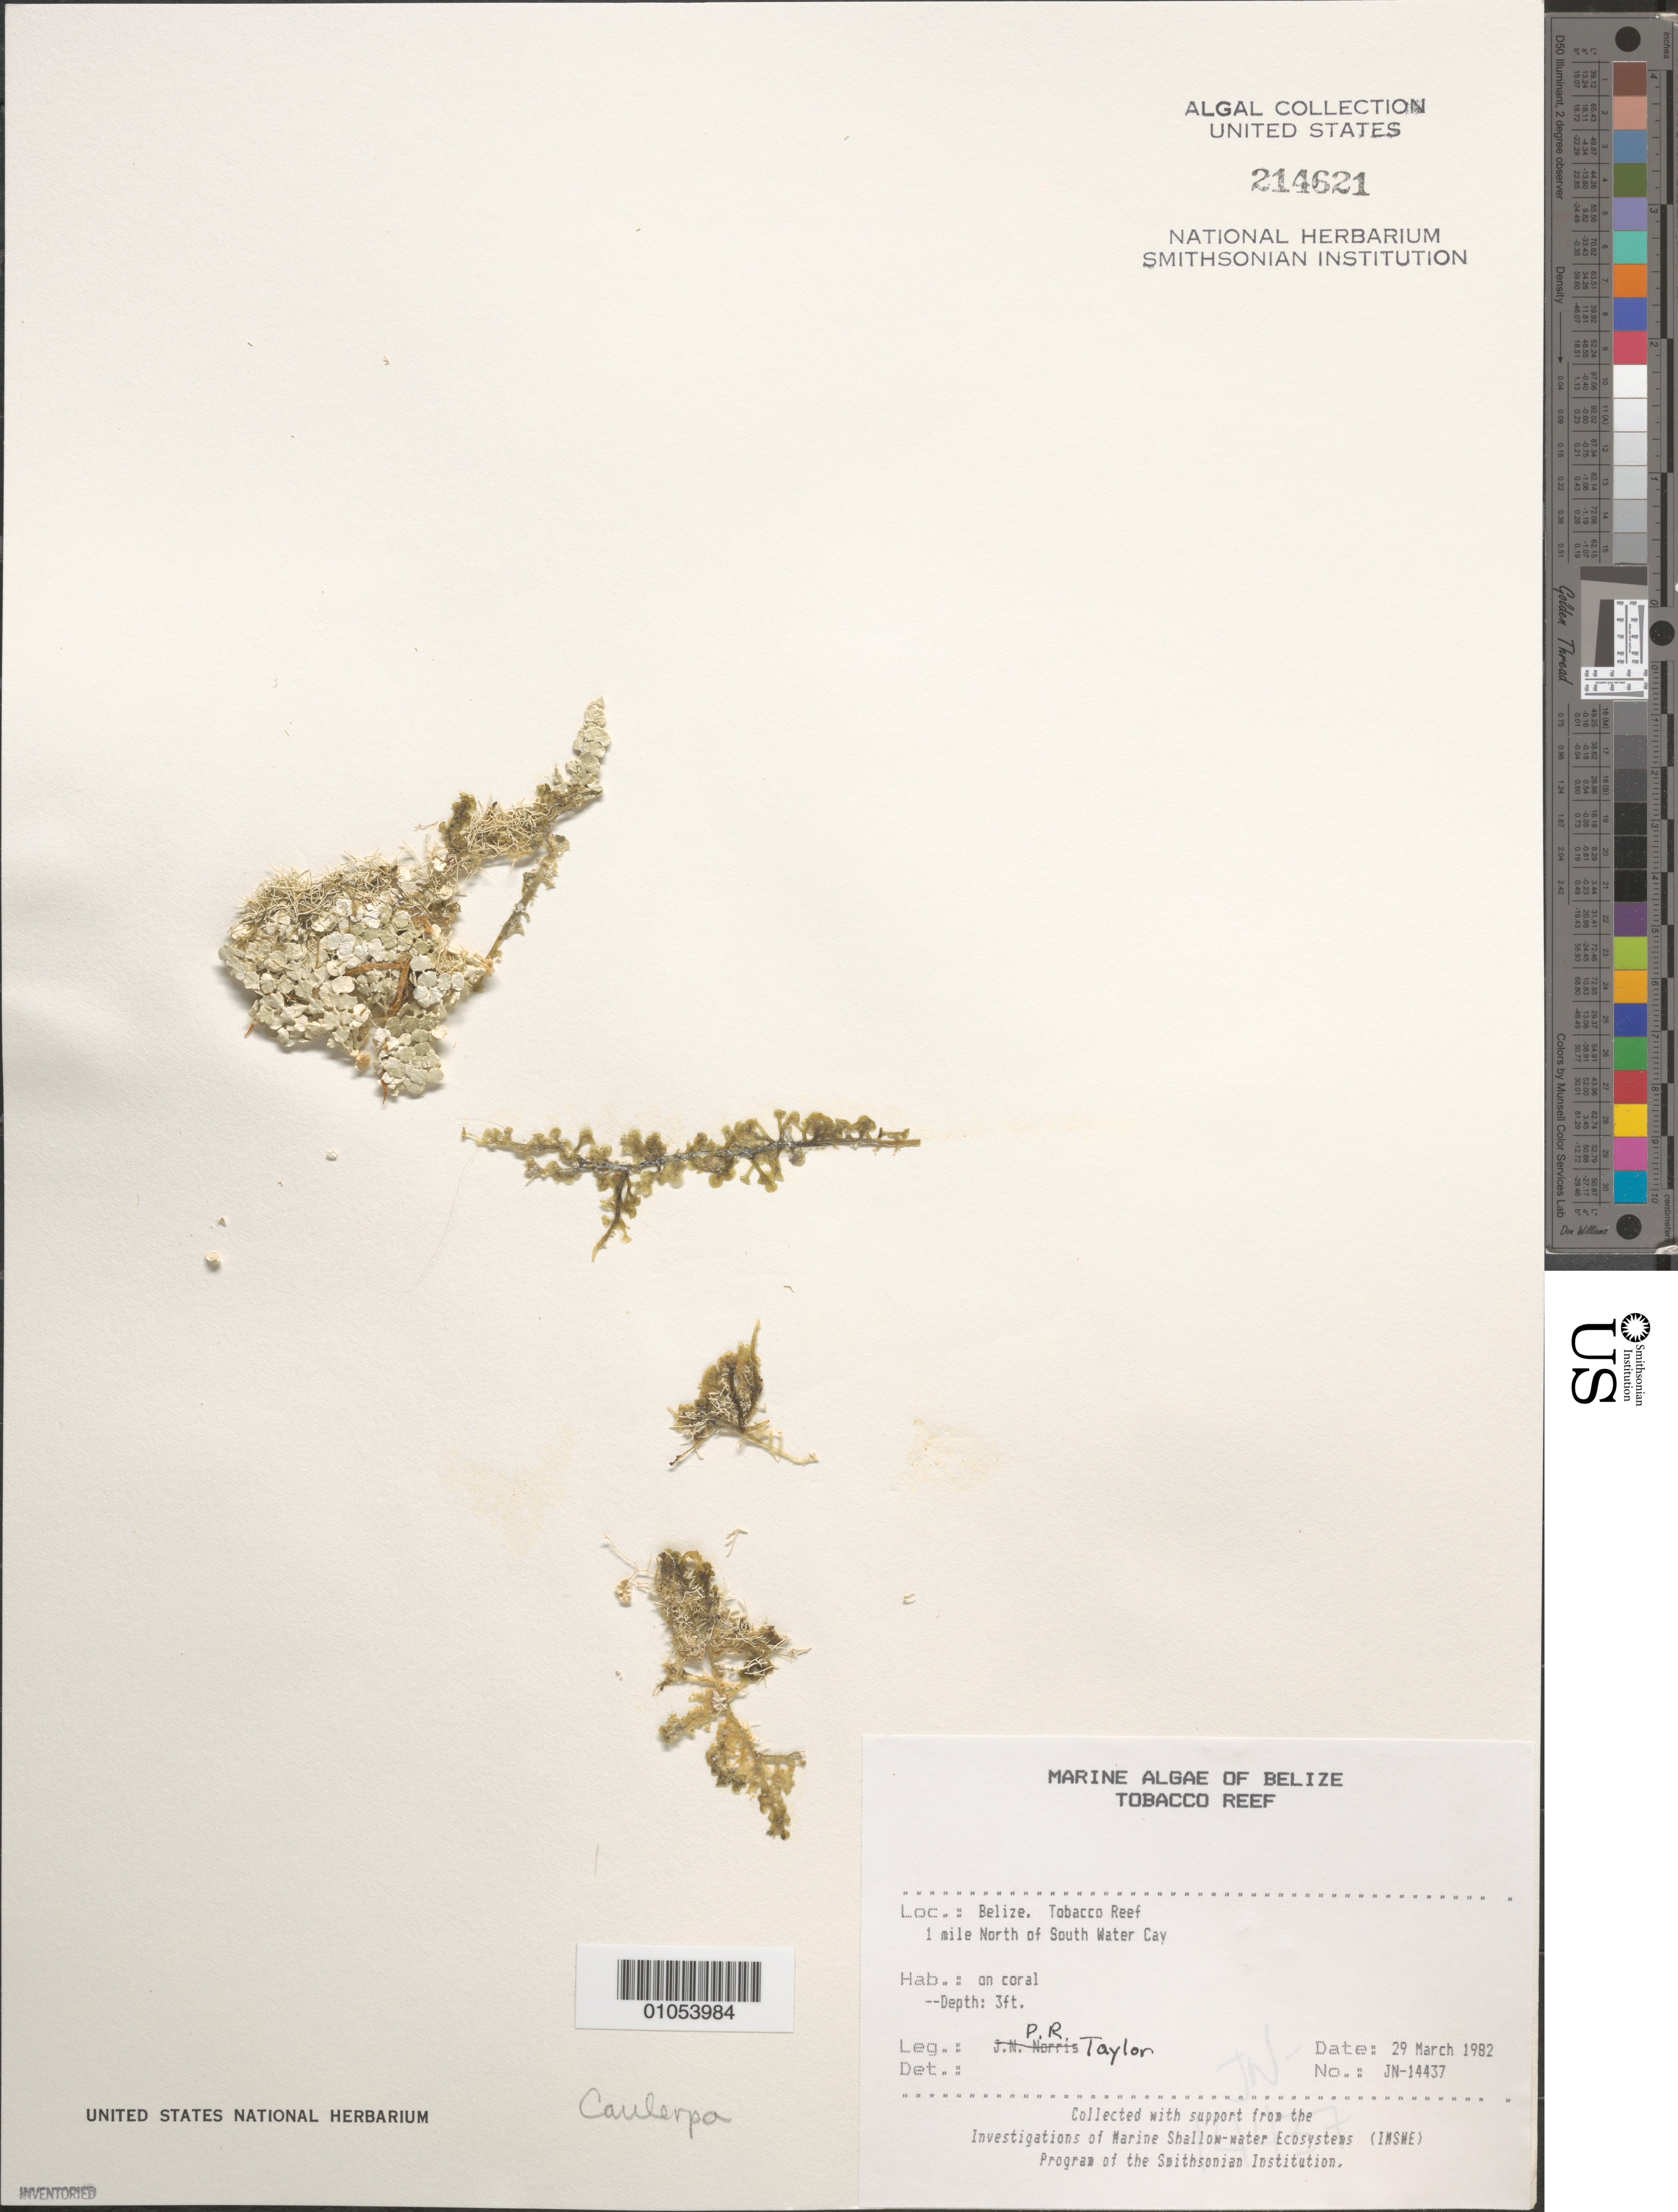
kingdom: Plantae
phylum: Chlorophyta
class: Ulvophyceae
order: Bryopsidales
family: Caulerpaceae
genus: Caulerpa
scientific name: Caulerpa sp.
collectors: P. R. Taylor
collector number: JN-14437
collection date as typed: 29 Mar 1982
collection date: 1982-03-29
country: Belize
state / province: Stann Creek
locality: Tobacco Reef, 1 mile north of South Water Cay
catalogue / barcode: US 214621